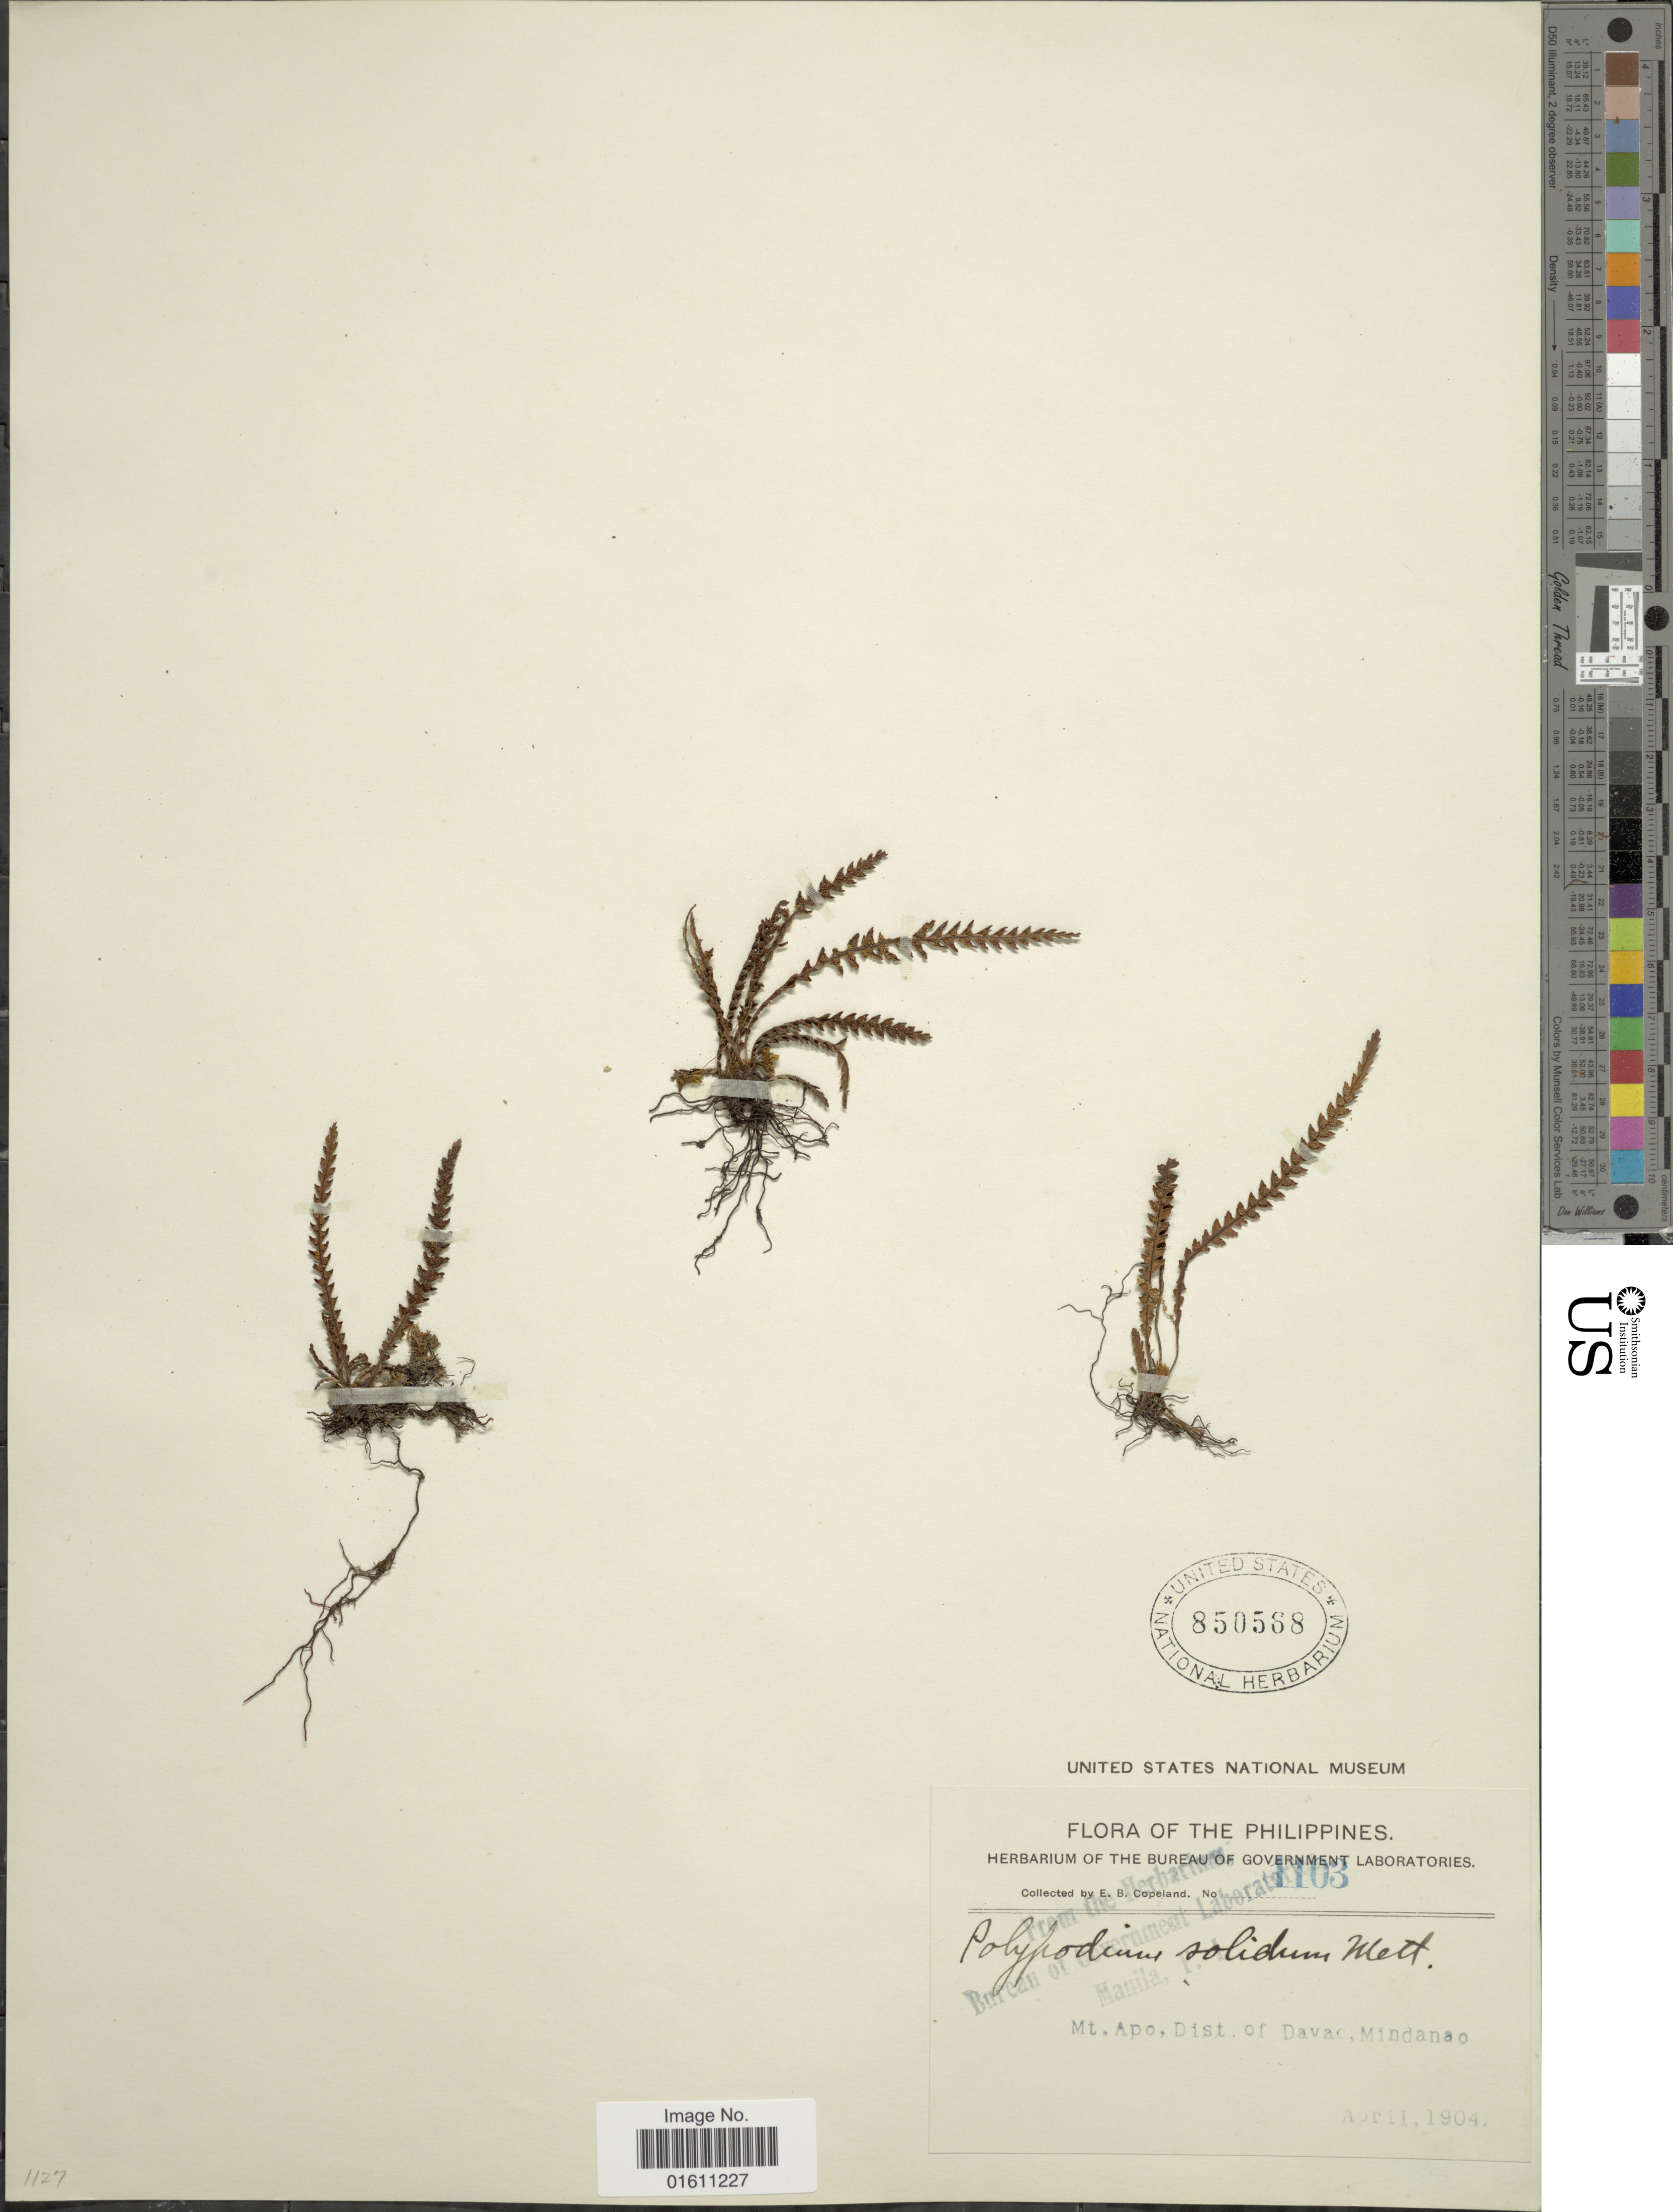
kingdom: Plantae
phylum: Tracheophyta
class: Polypodiopsida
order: Polypodiales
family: Polypodiaceae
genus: Ctenopterella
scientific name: Ctenopterella denticulata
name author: (Blume) Parris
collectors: E. B. Copeland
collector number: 1103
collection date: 1904-04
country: Philippines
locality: The Pihilippines, Mt. Apo, Dist. of Davao Mindanao.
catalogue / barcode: US 850568